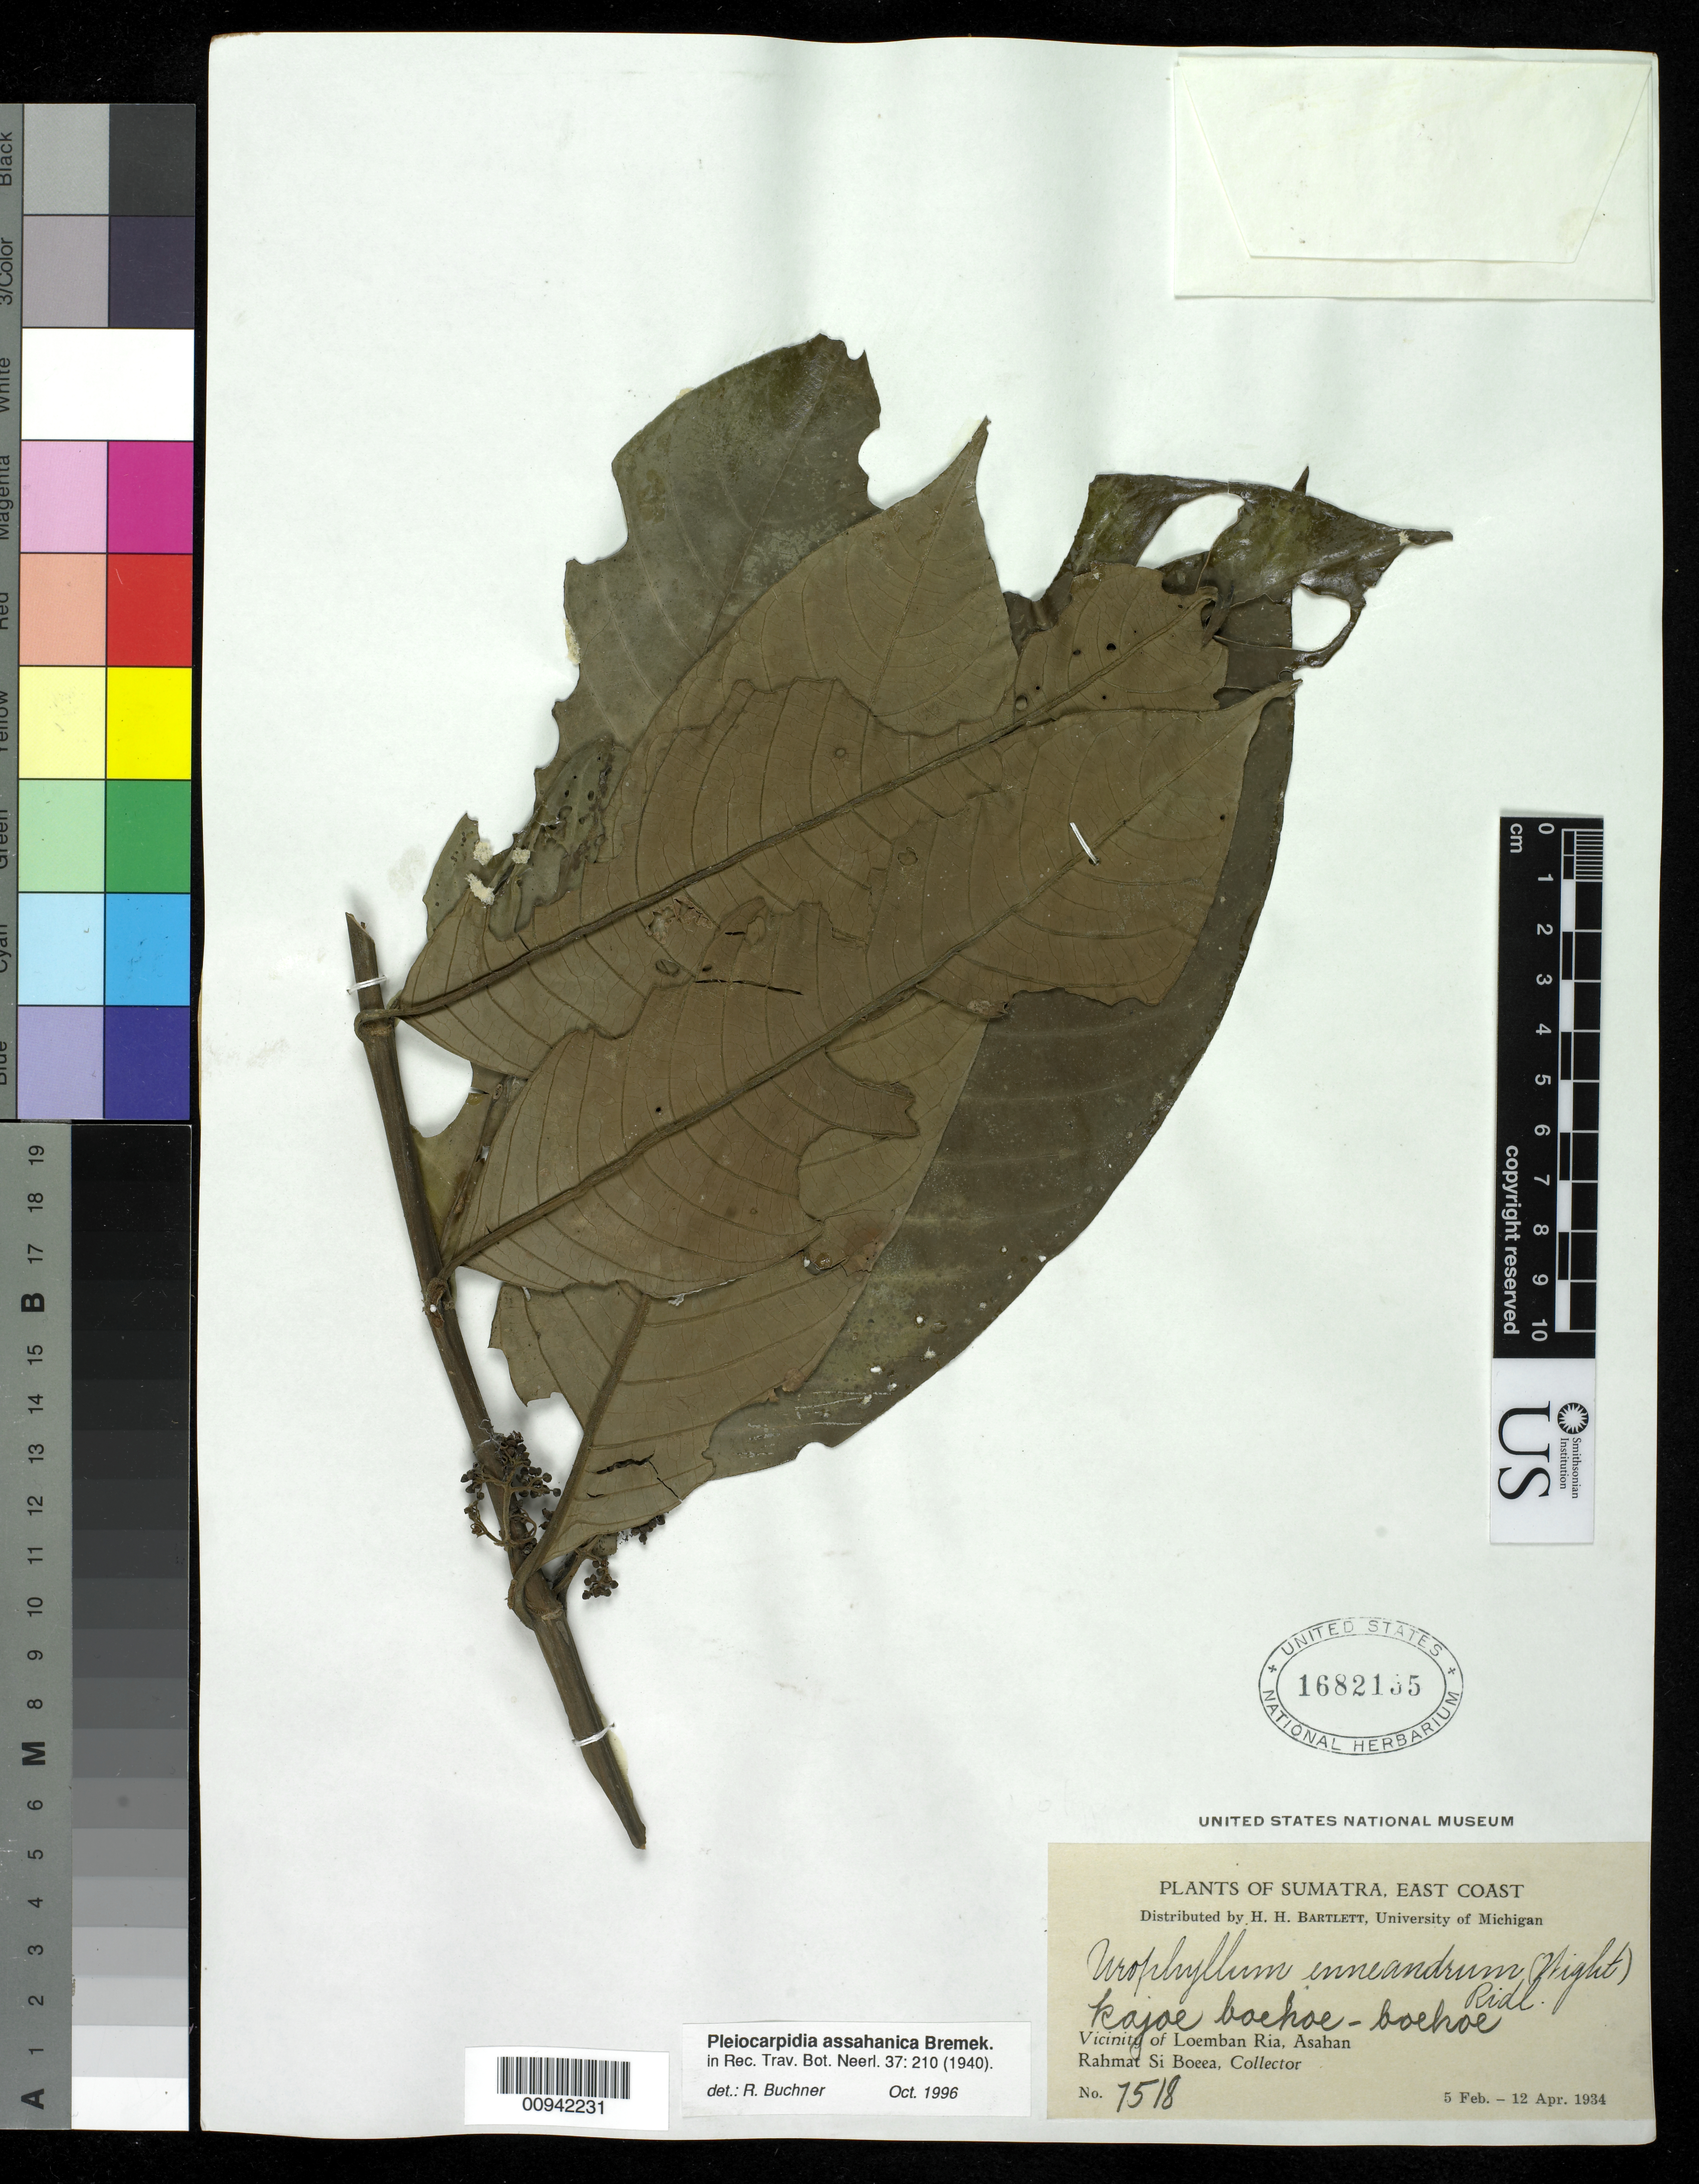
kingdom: Plantae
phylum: Tracheophyta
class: Magnoliopsida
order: Gentianales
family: Rubiaceae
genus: Pleiocarpidia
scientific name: Pleiocarpidia assahanica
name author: Bremek.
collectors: Rahmat Si Boeea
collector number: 7518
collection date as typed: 05 Feb 1934 to 12 Apr 1934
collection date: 1934-02-05/1934-04-12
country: Indonesia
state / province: Sumatra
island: Sumatra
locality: Sumatra, East Coast. Vicinity of Loemban Ria, Asahan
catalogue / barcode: US 1682155